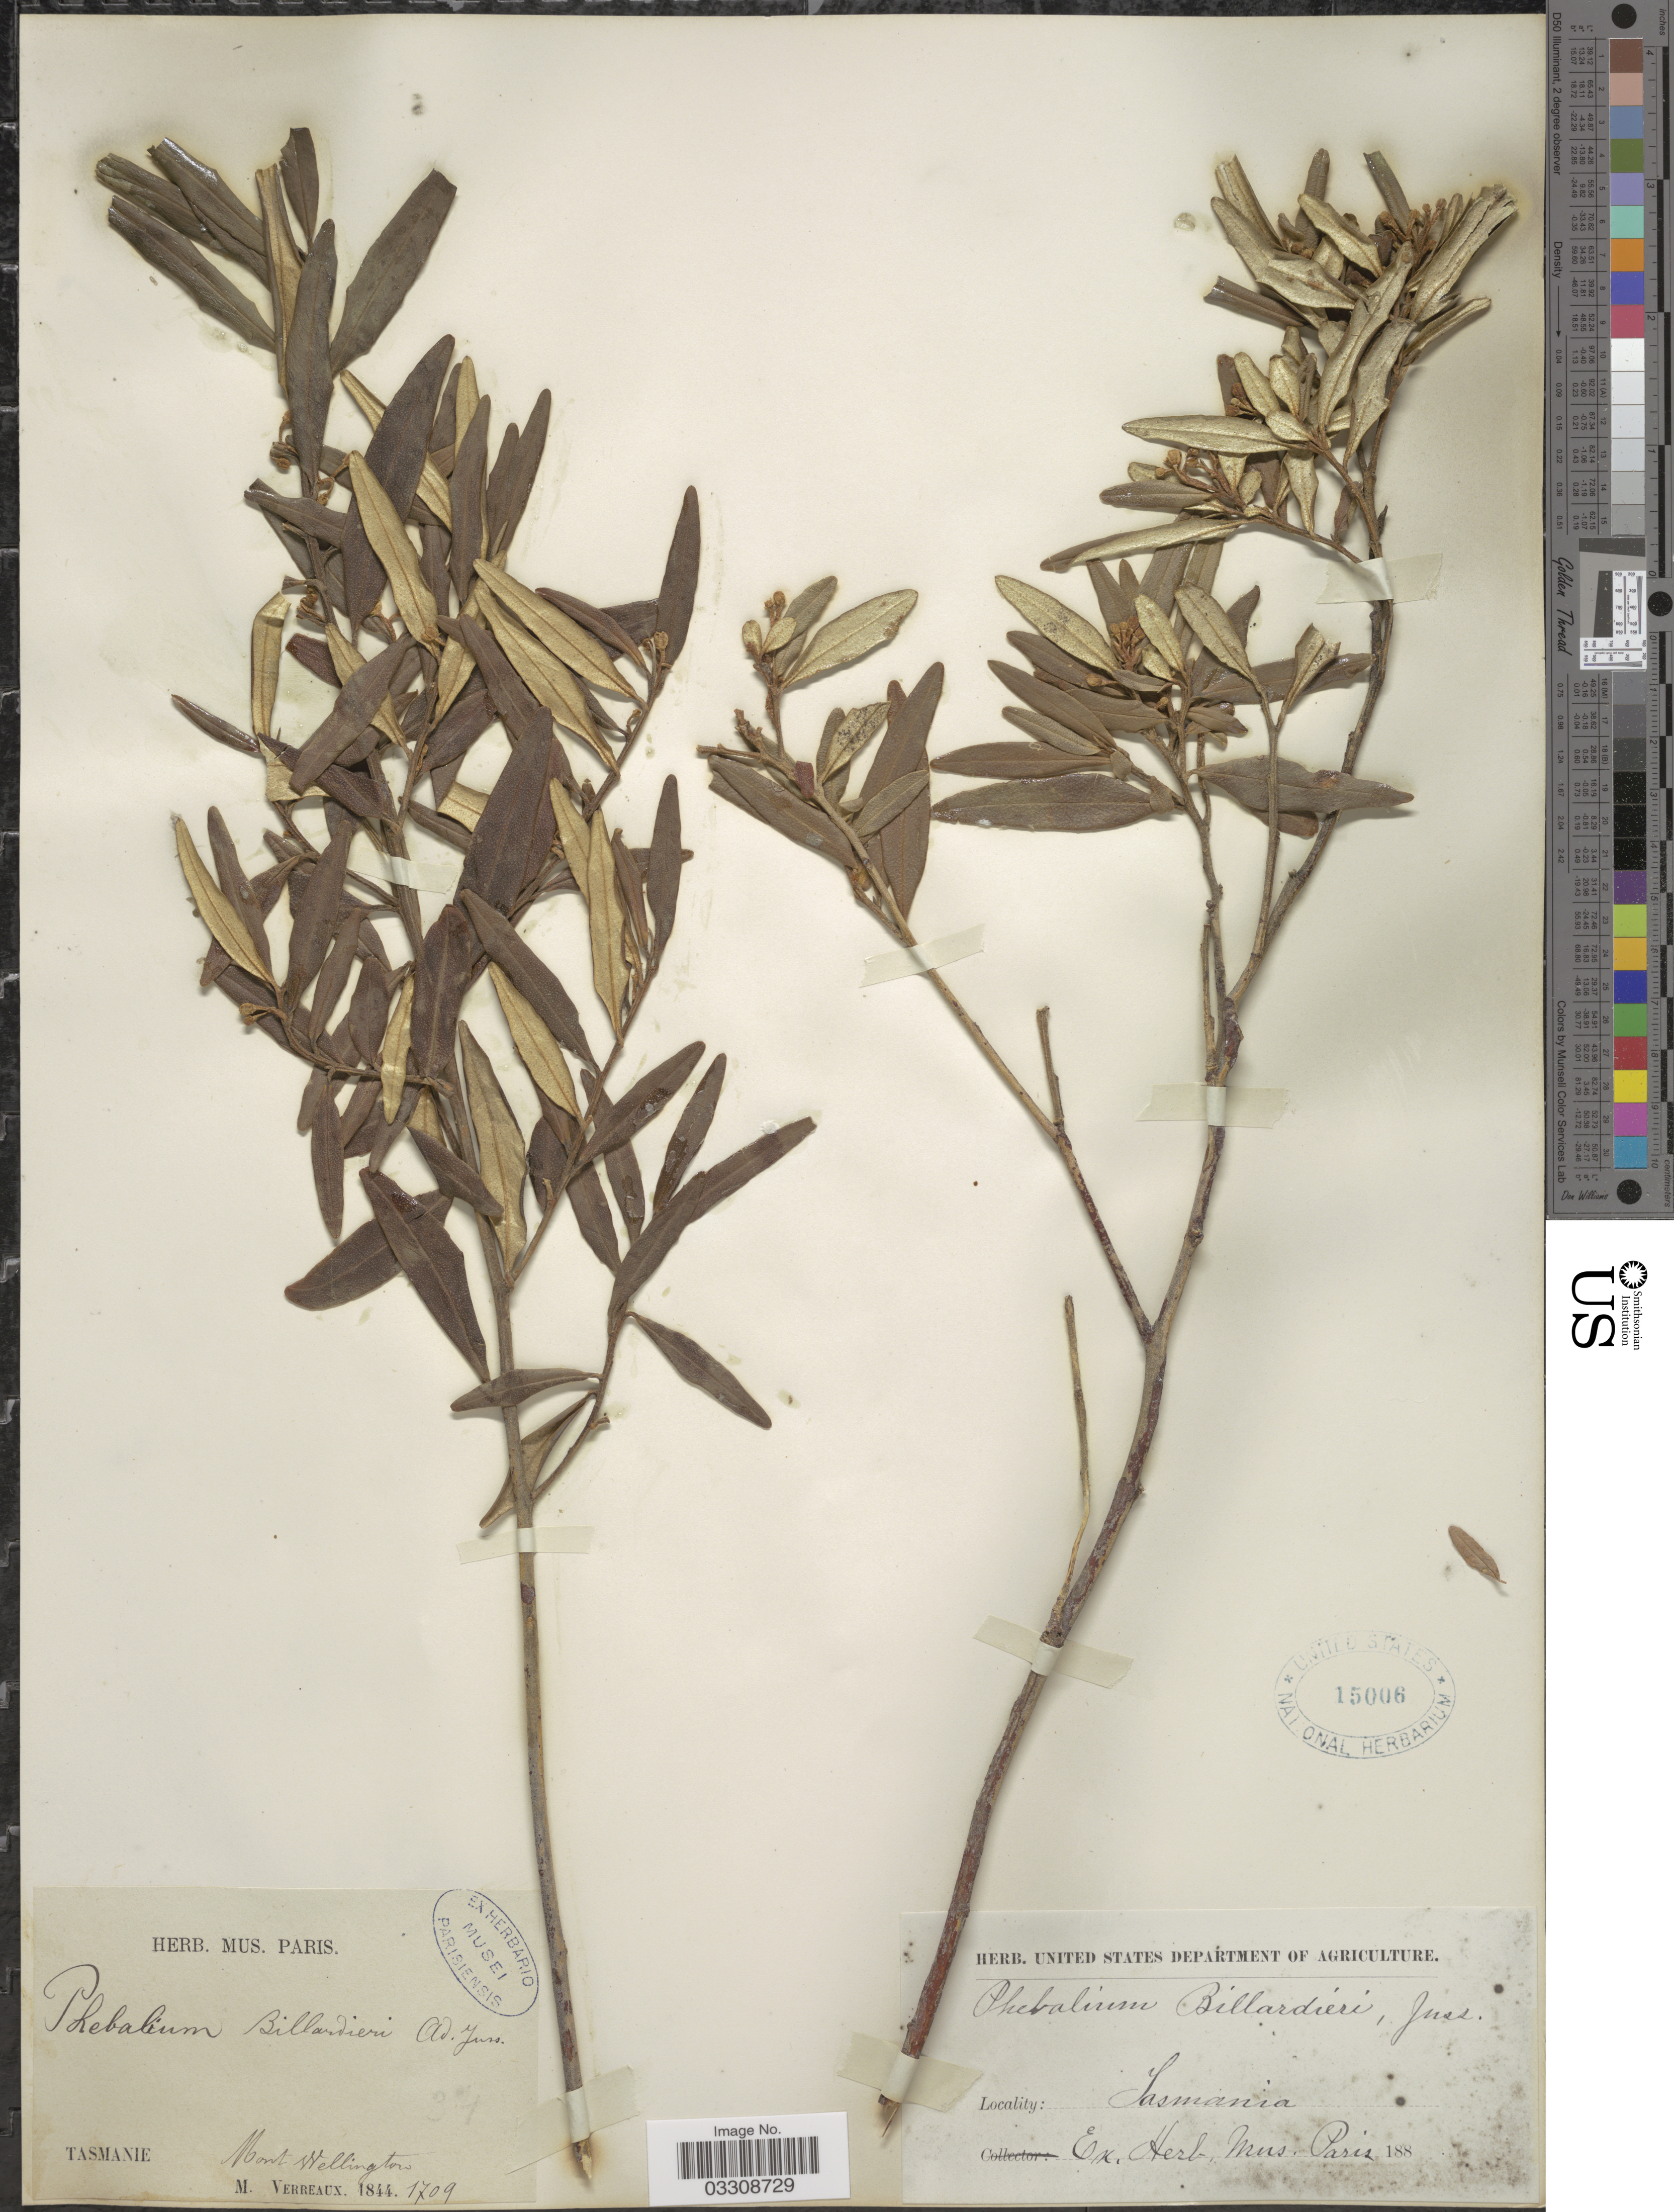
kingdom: Plantae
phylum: Tracheophyta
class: Magnoliopsida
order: Sapindales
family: Rutaceae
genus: Nematolepis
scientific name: Nematolepis squamea subsp. retusa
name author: (Hook.) Paul G. Wilson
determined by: Strong, Mark T., (BOT), Smithsonian Institution - National Museum of Natural History (UNITED STATES)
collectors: M. Verreaux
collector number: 1709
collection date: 1844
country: Australia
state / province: Tasmania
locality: Tasmanie, Mont Wellington.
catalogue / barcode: US 15006